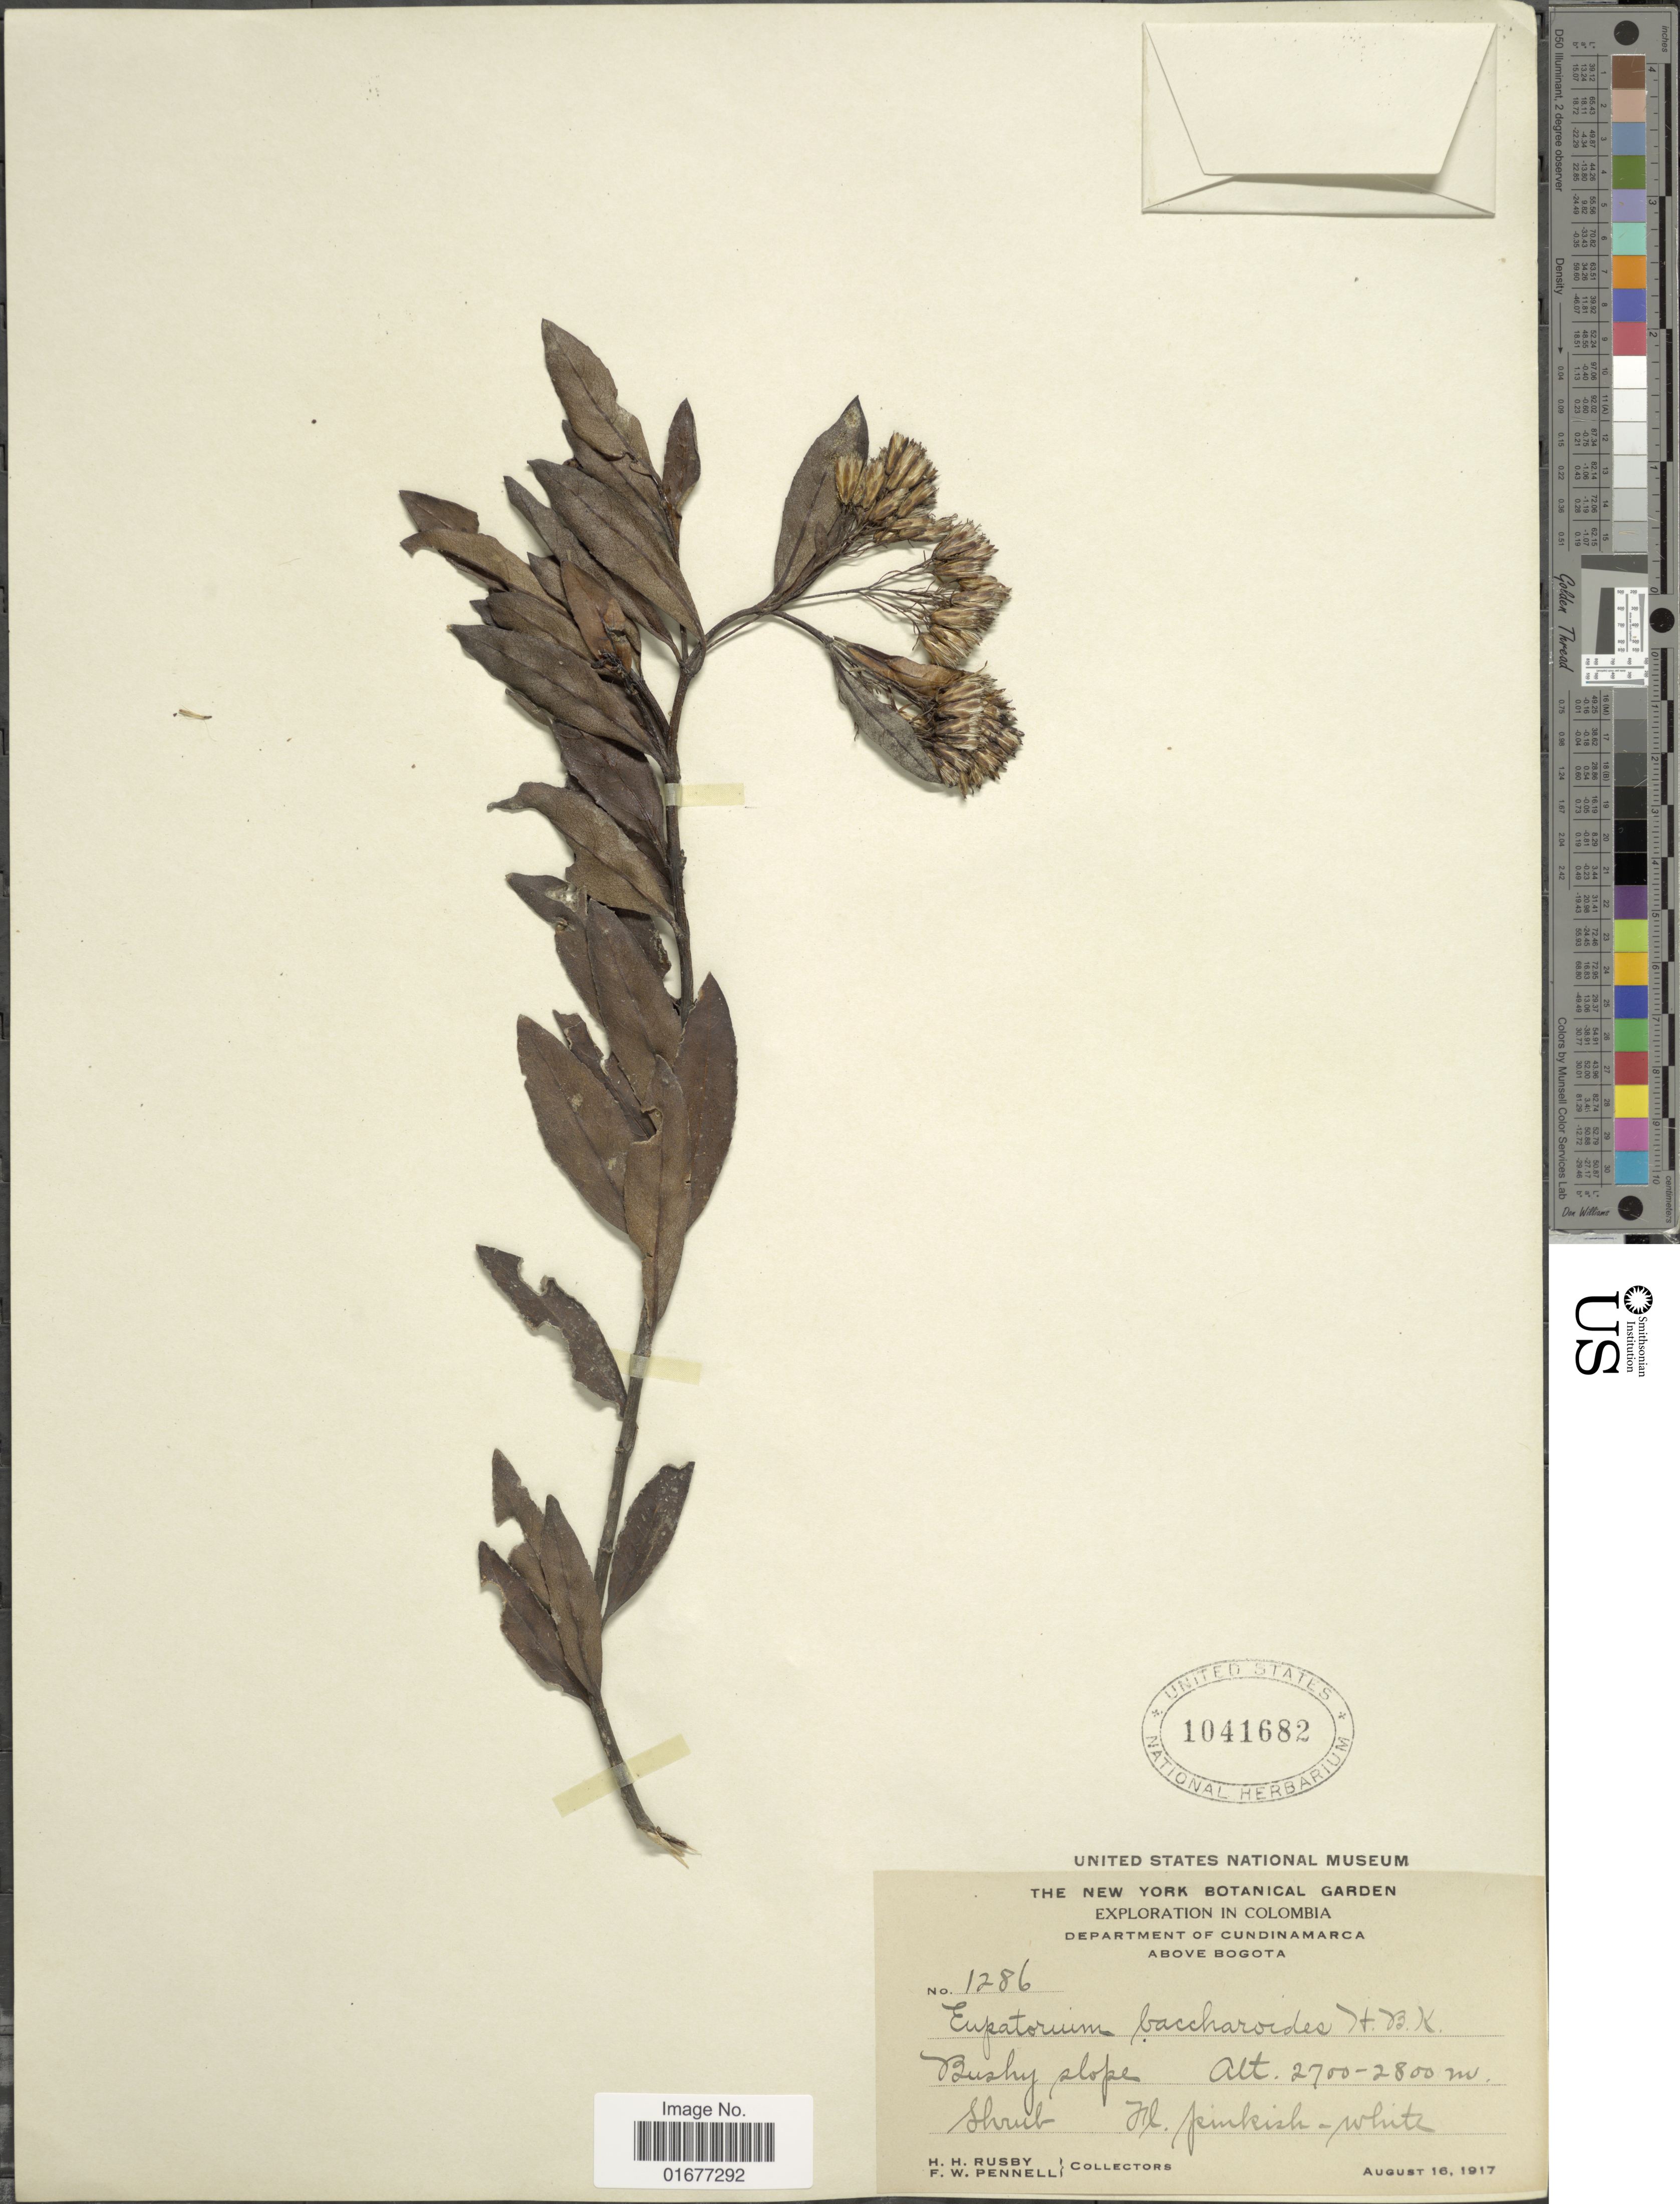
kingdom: Plantae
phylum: Tracheophyta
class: Magnoliopsida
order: Asterales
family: Asteraceae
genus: Ageratina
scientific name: Ageratina baccharoides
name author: (Kunth) R.M. King & H. Rob.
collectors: H. H. Rusby & F. W. Pennell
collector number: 1286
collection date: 1917-08-16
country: Colombia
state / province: Cundinamarca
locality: Above Bogota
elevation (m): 2700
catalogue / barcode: US 1041682